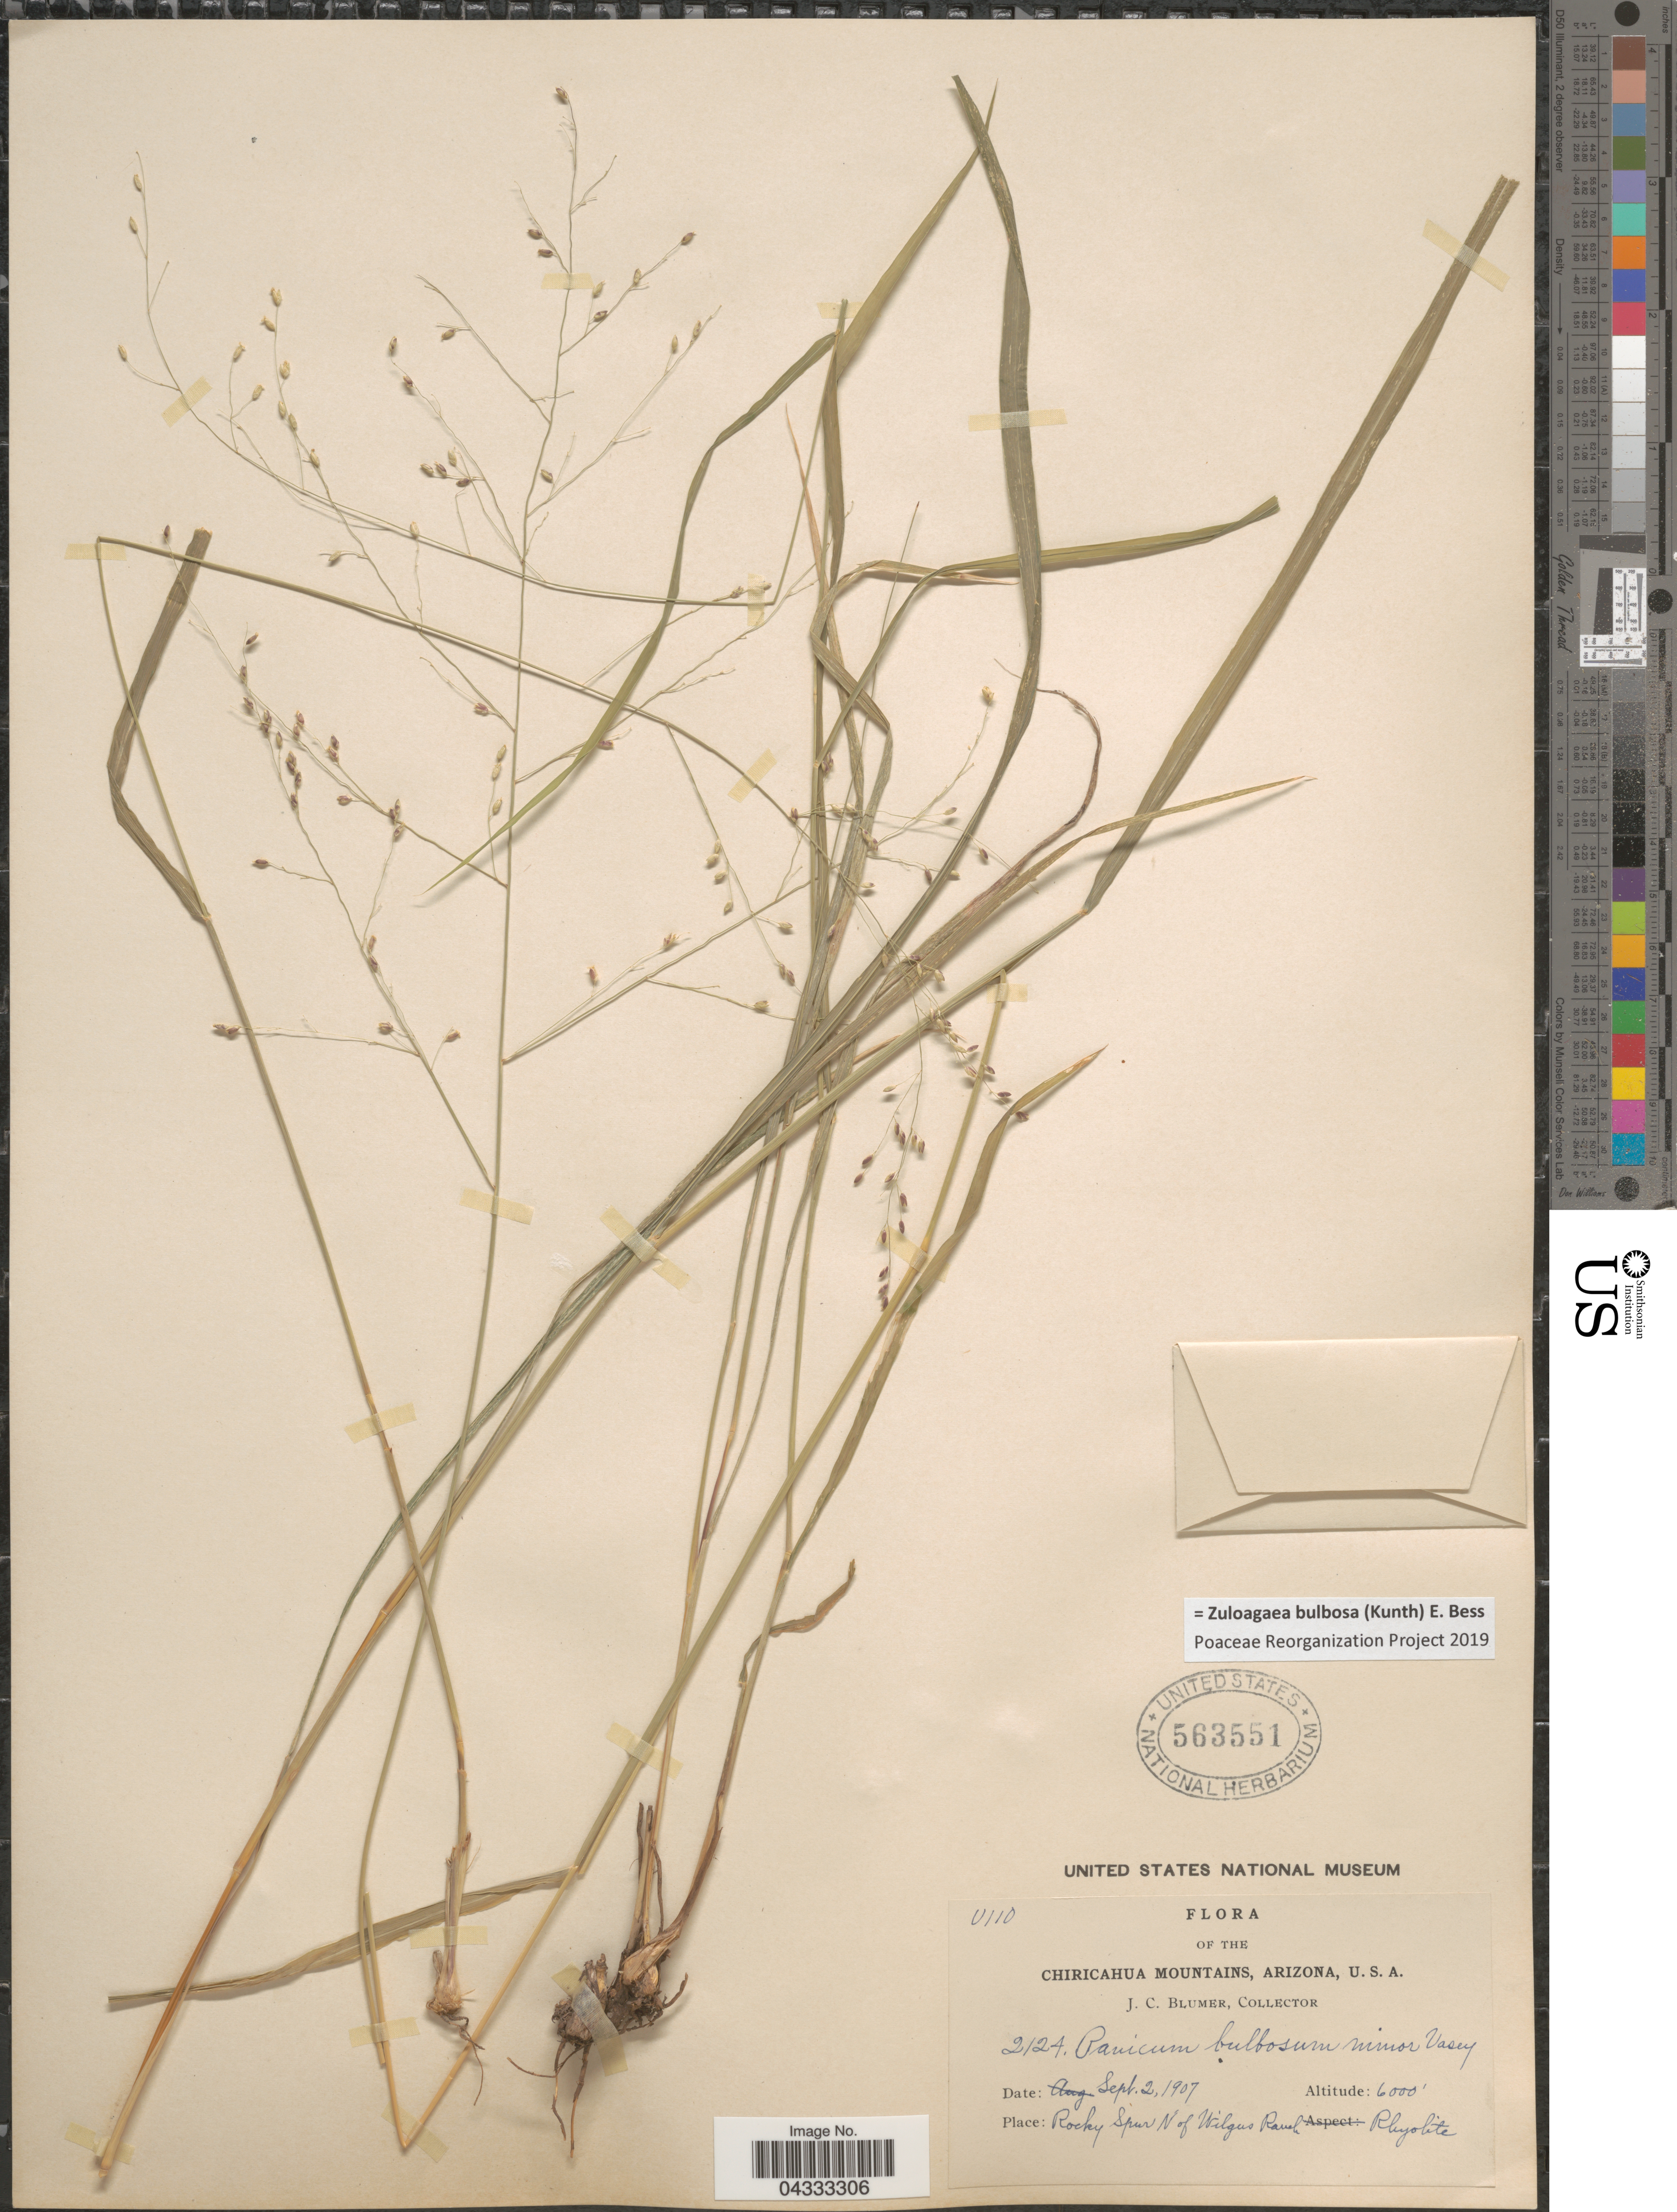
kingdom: Plantae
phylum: Tracheophyta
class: Liliopsida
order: Poales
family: Poaceae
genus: Zuloagaea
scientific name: Zuloagaea bulbosa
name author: (Kunth) E. Bess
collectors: J. C. Blumer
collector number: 2124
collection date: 1907-09-02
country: United States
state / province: Arizona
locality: Chiricahua Mountains. Rocky Spur N of Wilgus Ranch.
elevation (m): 1829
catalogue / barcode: US 563551